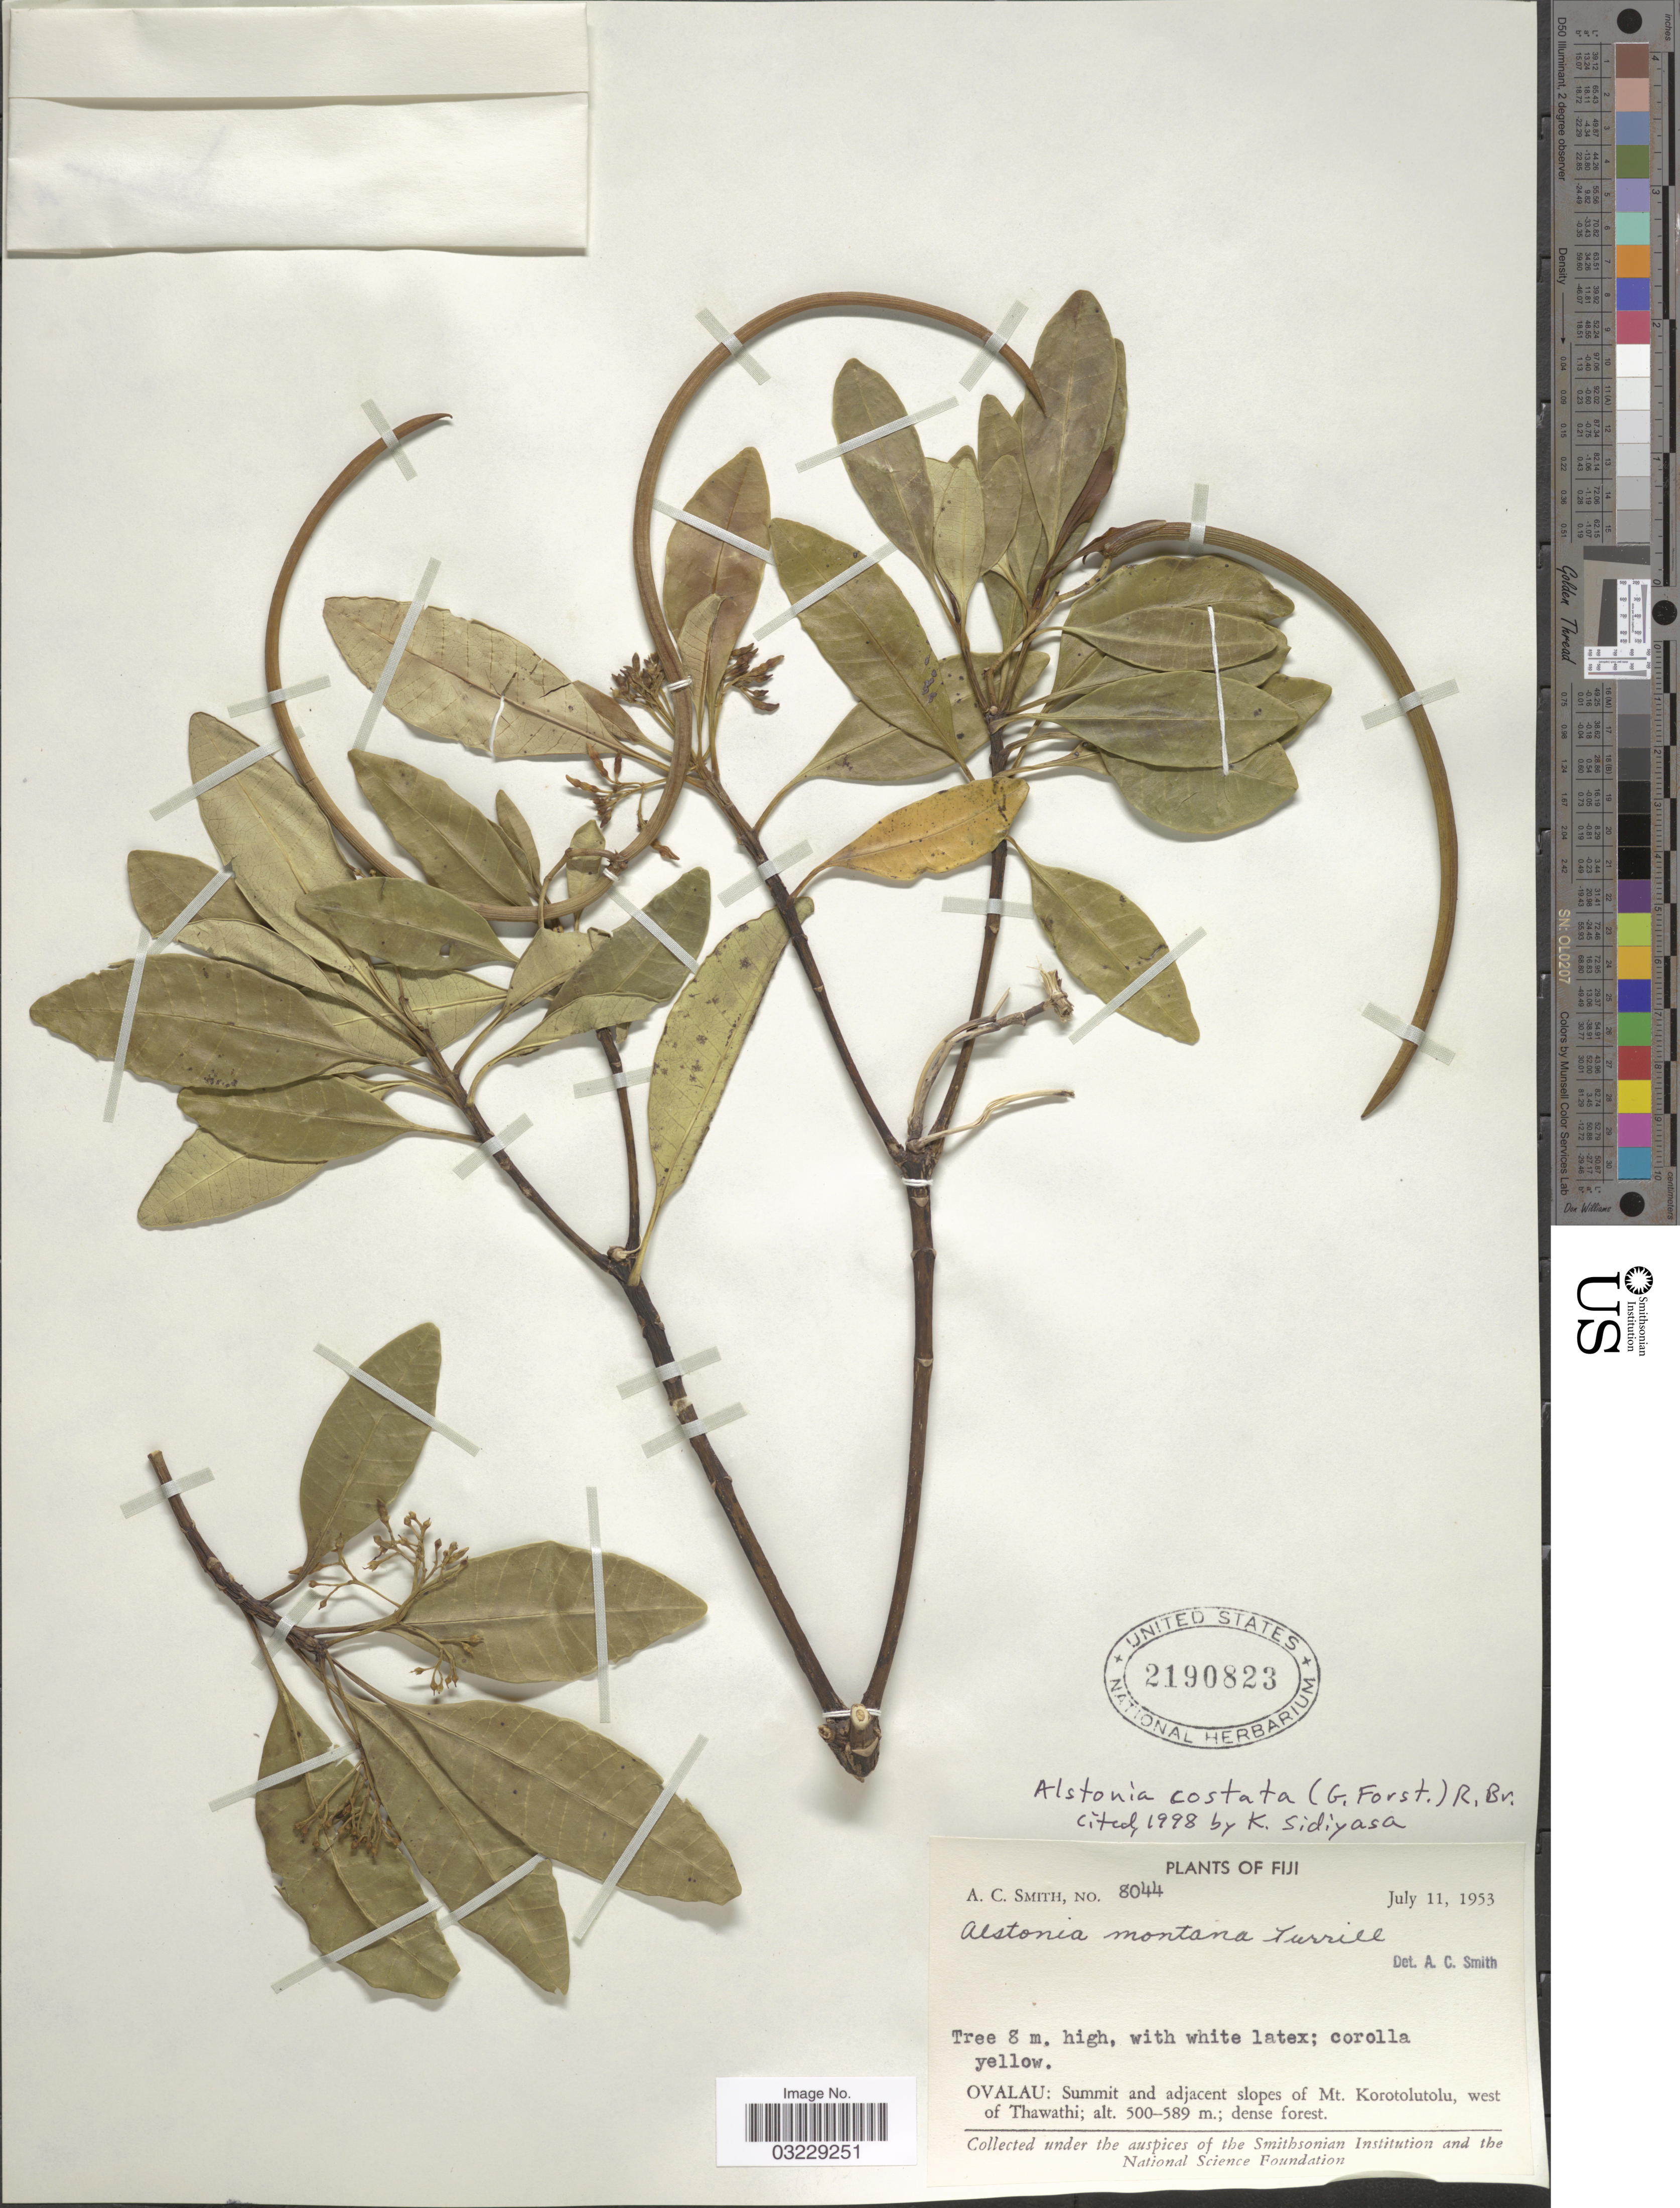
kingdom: Plantae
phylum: Tracheophyta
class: Magnoliopsida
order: Gentianales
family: Apocynaceae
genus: Alstonia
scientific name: Alstonia sp.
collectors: A. C. Smith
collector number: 8044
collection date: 1953-07-11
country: Fiji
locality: Ovalau: Summit and adjacent slopes of Mt. Korotolutolu, west of Thawathi.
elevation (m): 500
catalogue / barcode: US 2190823